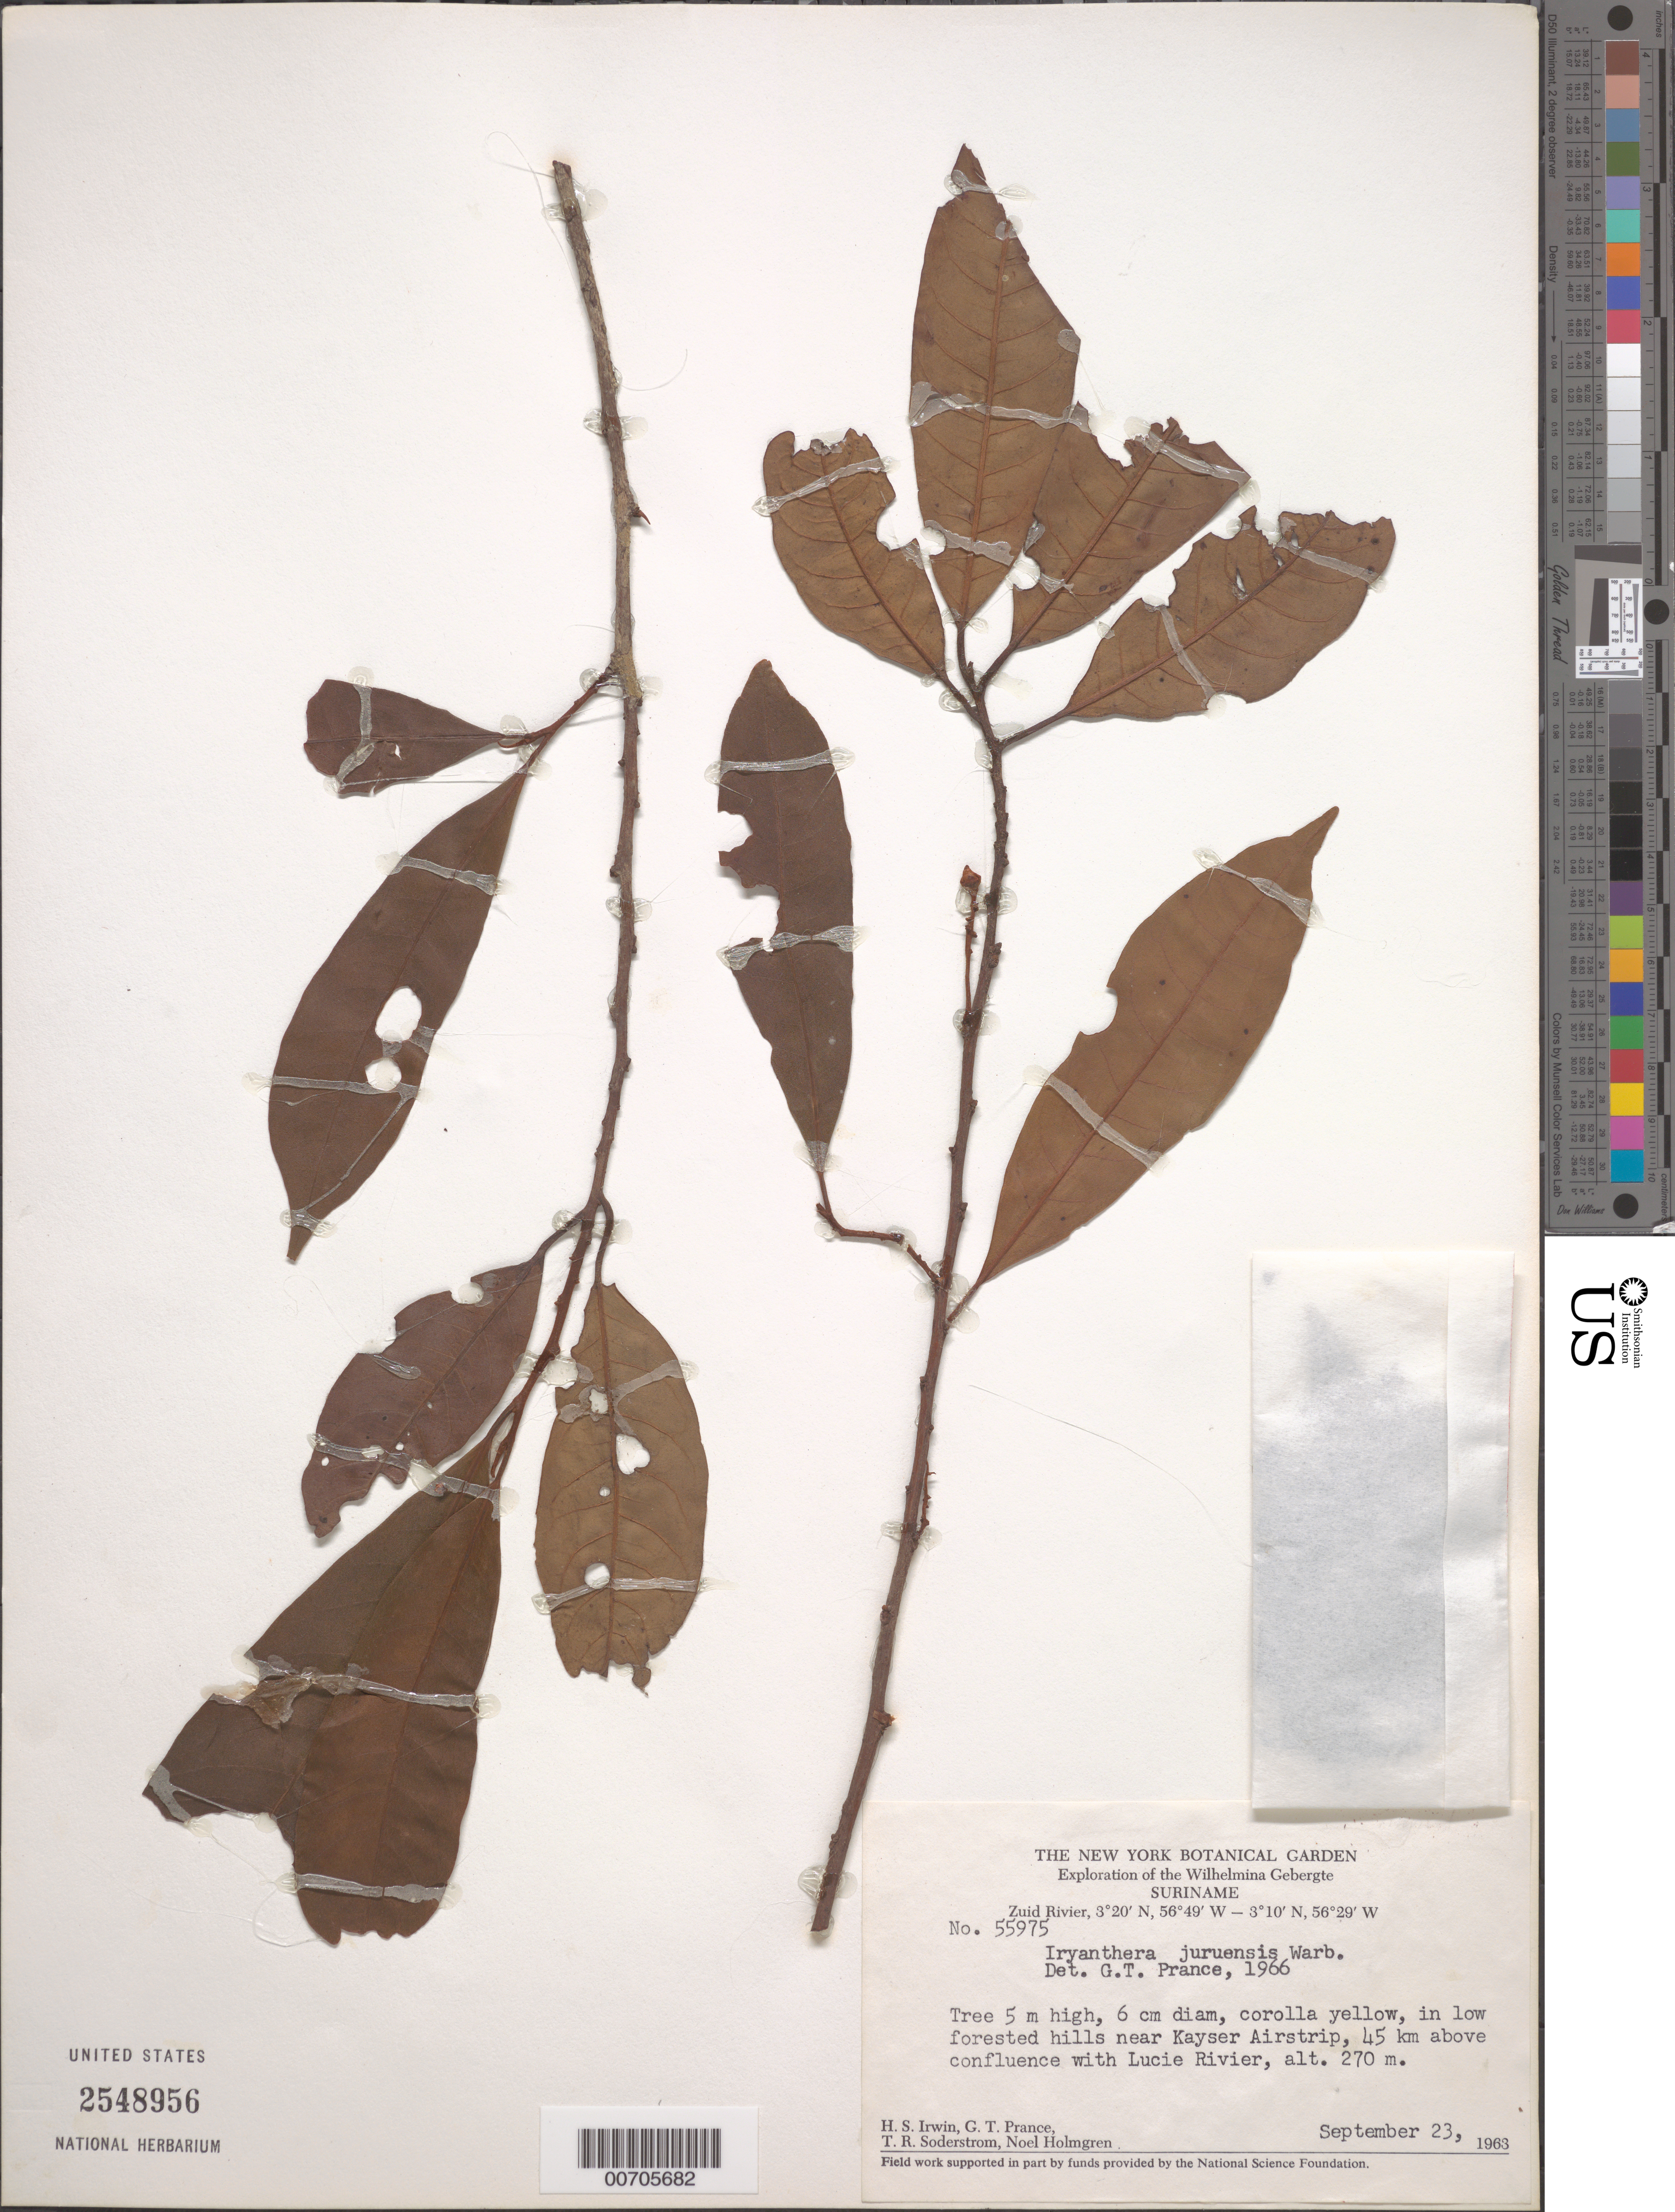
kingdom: Plantae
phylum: Tracheophyta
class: Magnoliopsida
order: Magnoliales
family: Myristicaceae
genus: Iryanthera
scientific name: Iryanthera juruensis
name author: Warb.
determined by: Prance, G. T.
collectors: H. Irwin, G. T. Prance, T. R. Soderstrom & N. H. Holmgren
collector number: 55975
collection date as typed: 23-Sep-63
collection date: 1963-09-23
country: Suriname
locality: Kayser Airstrip, Zuid R., 45 km above confl. with Lucie R., Wilhelmina Gebergte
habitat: Low forested hills near airstrip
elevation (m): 270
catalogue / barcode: US 2548956